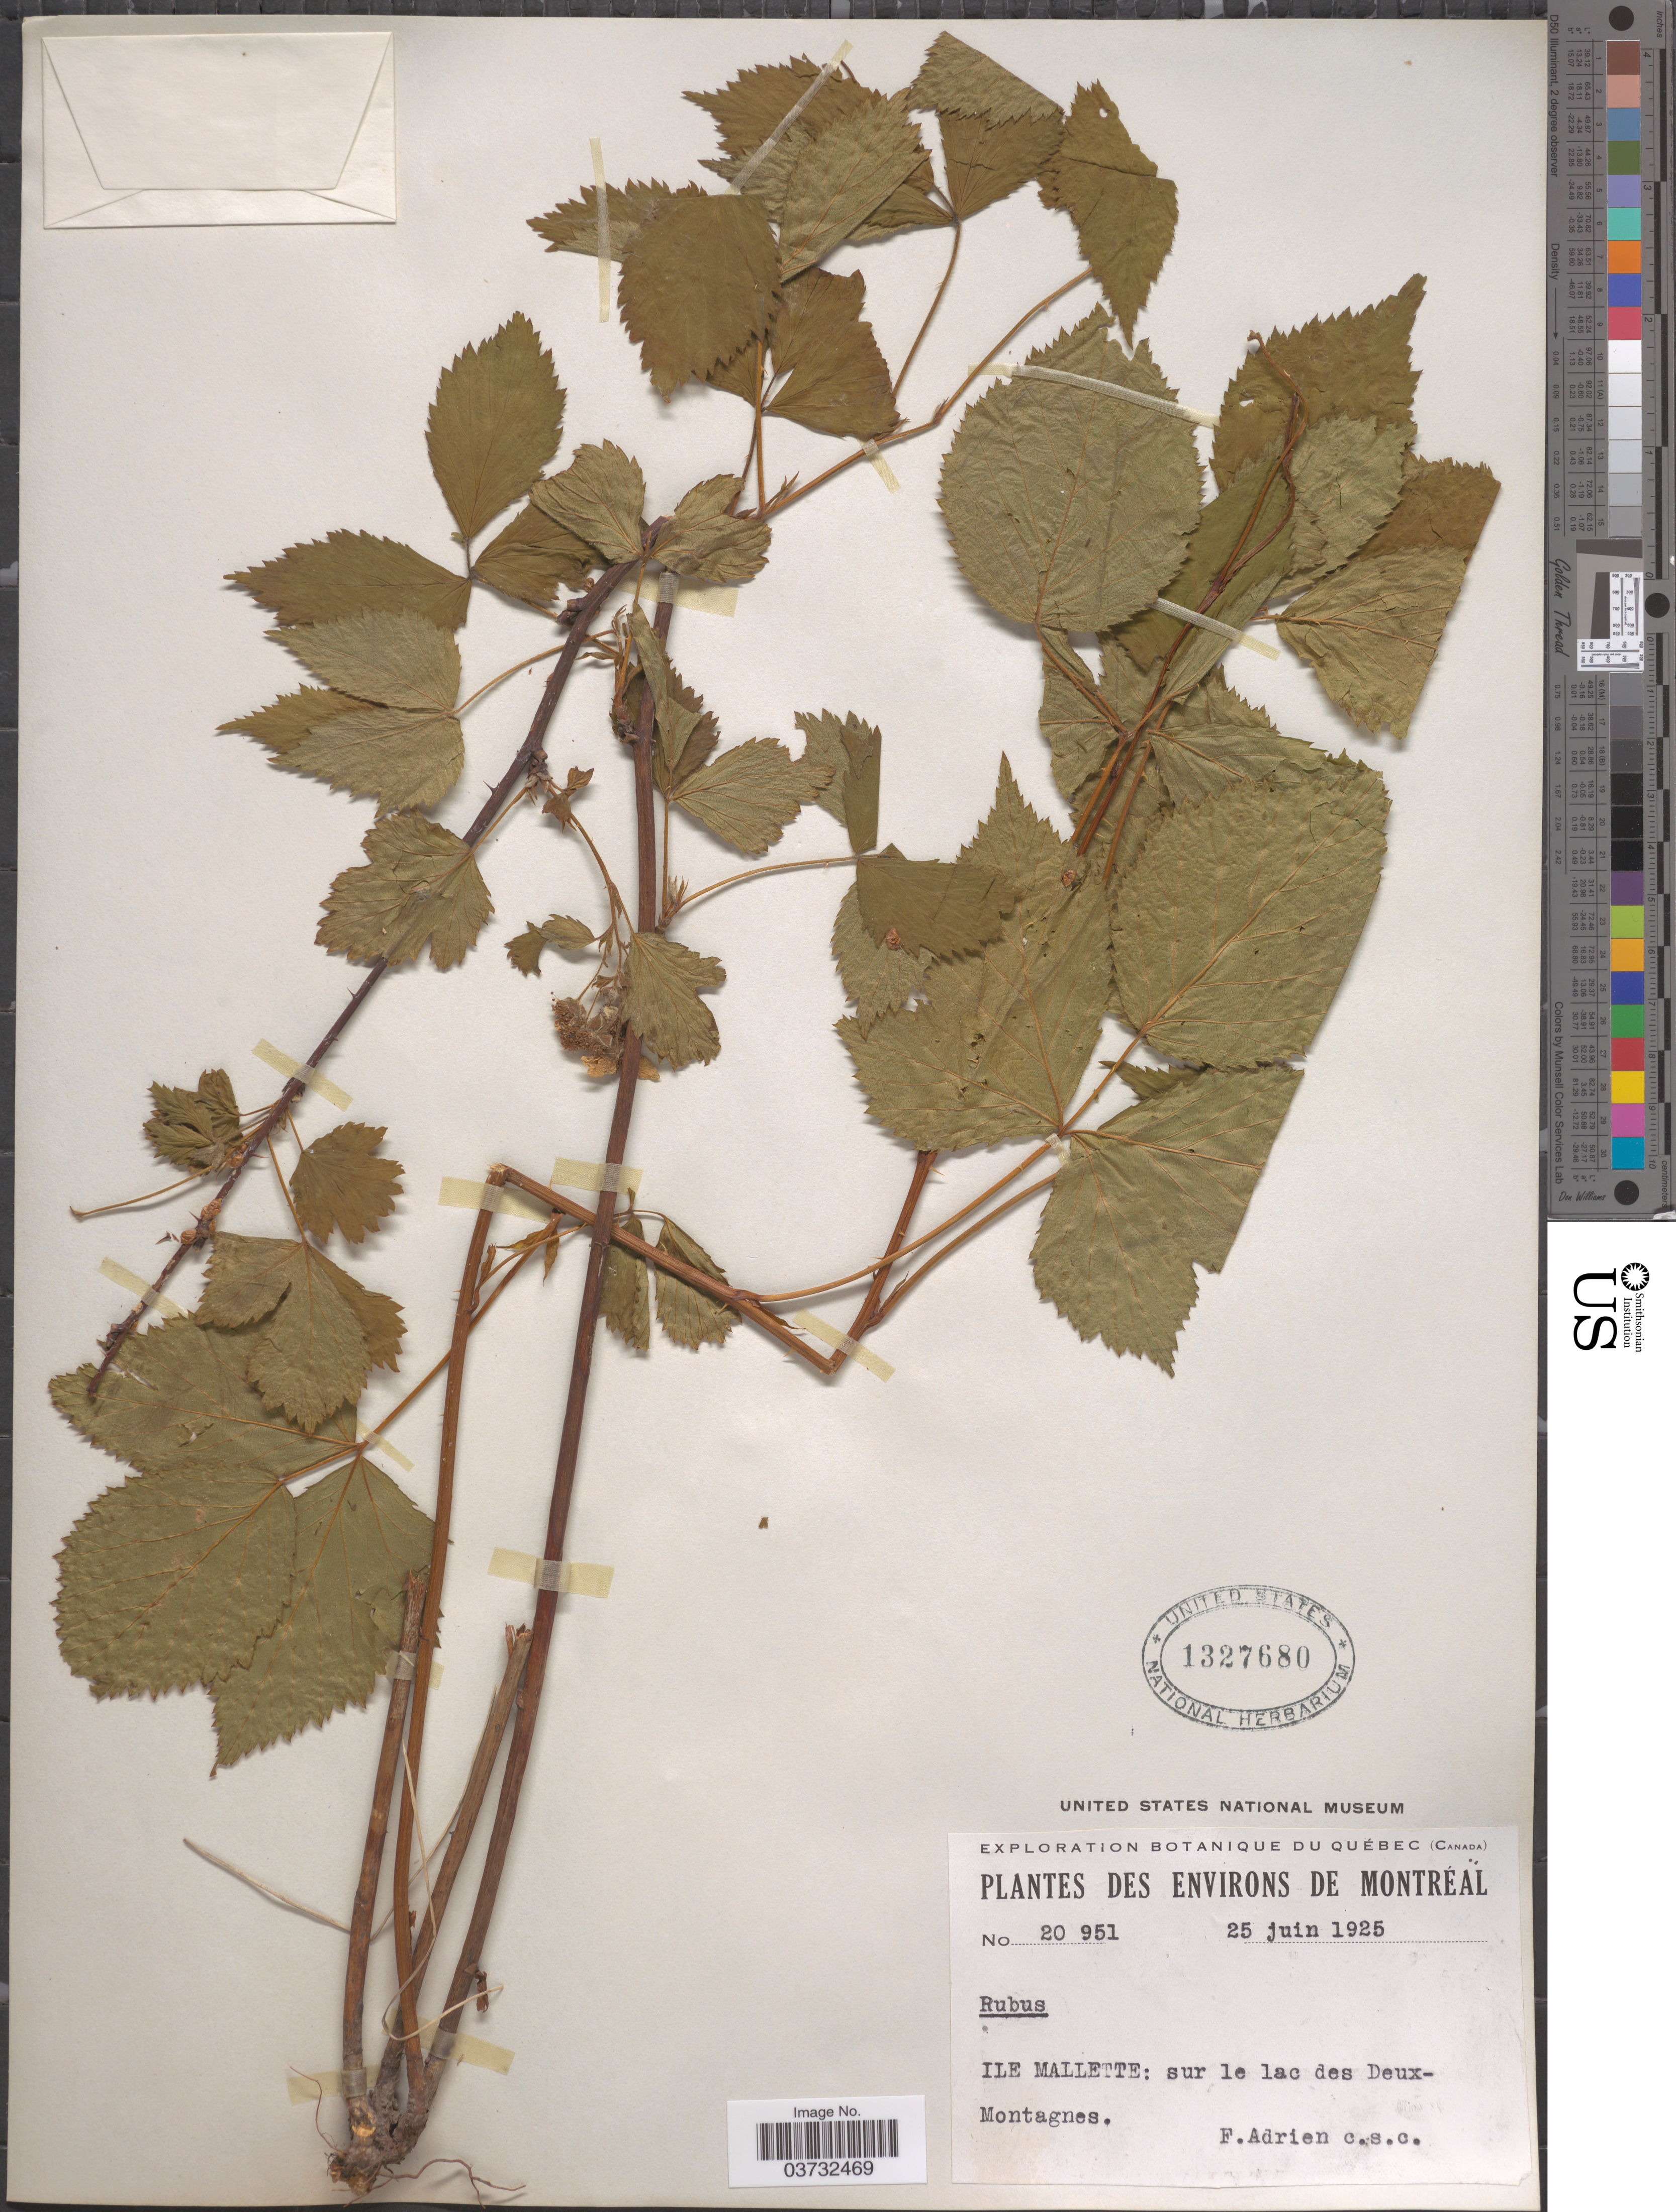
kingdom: Plantae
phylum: Tracheophyta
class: Magnoliopsida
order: Rosales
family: Rosaceae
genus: Rubus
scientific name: Rubus sp.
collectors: F. Adrien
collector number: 20951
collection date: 1925-06-25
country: Canada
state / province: Quebec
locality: Québec. Environs de Montreal. Ile Mallette: sur le lac des Deux-Montagnes.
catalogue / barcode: US 1327680